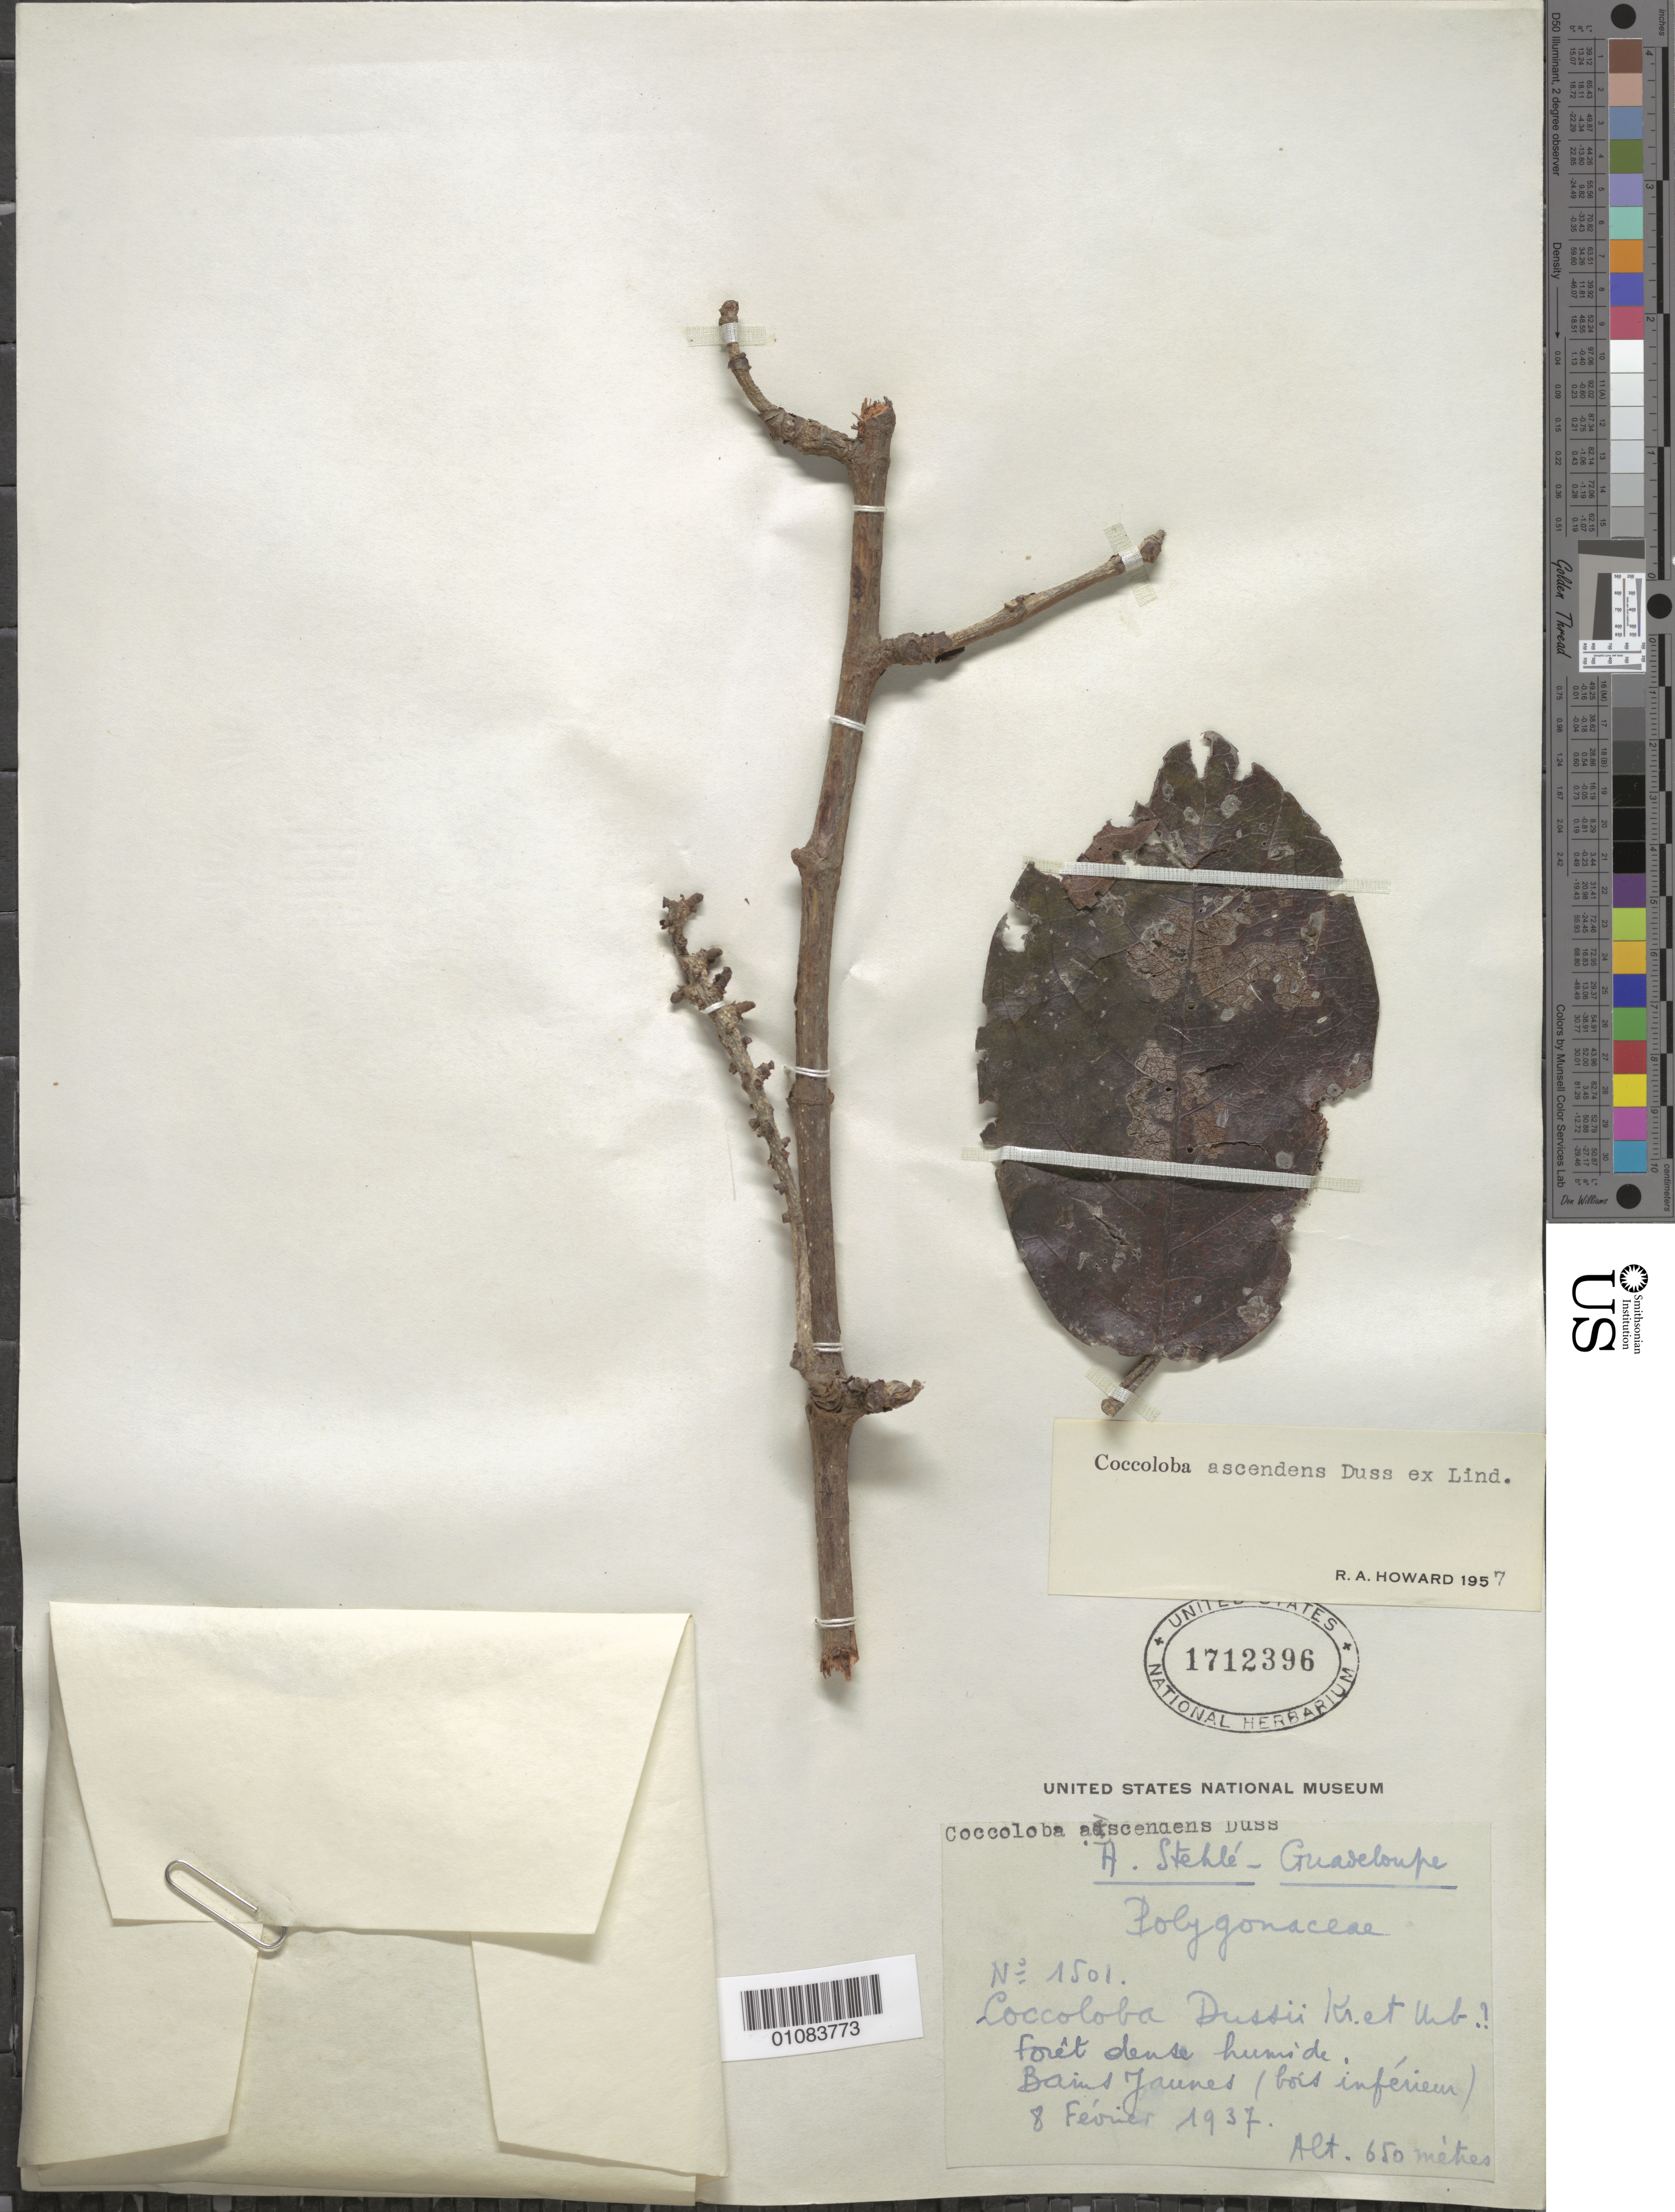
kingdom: Plantae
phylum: Tracheophyta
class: Magnoliopsida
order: Caryophyllales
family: Polygonaceae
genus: Coccoloba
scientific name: Coccoloba ascendens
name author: Duss ex Lindau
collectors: H. Stehlé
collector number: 1501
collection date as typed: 08 Feb 1937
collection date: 1937-02-08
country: Guadeloupe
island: Basse Terre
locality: Bains Jaunes (bois inferieur)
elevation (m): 650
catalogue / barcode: US 1712396